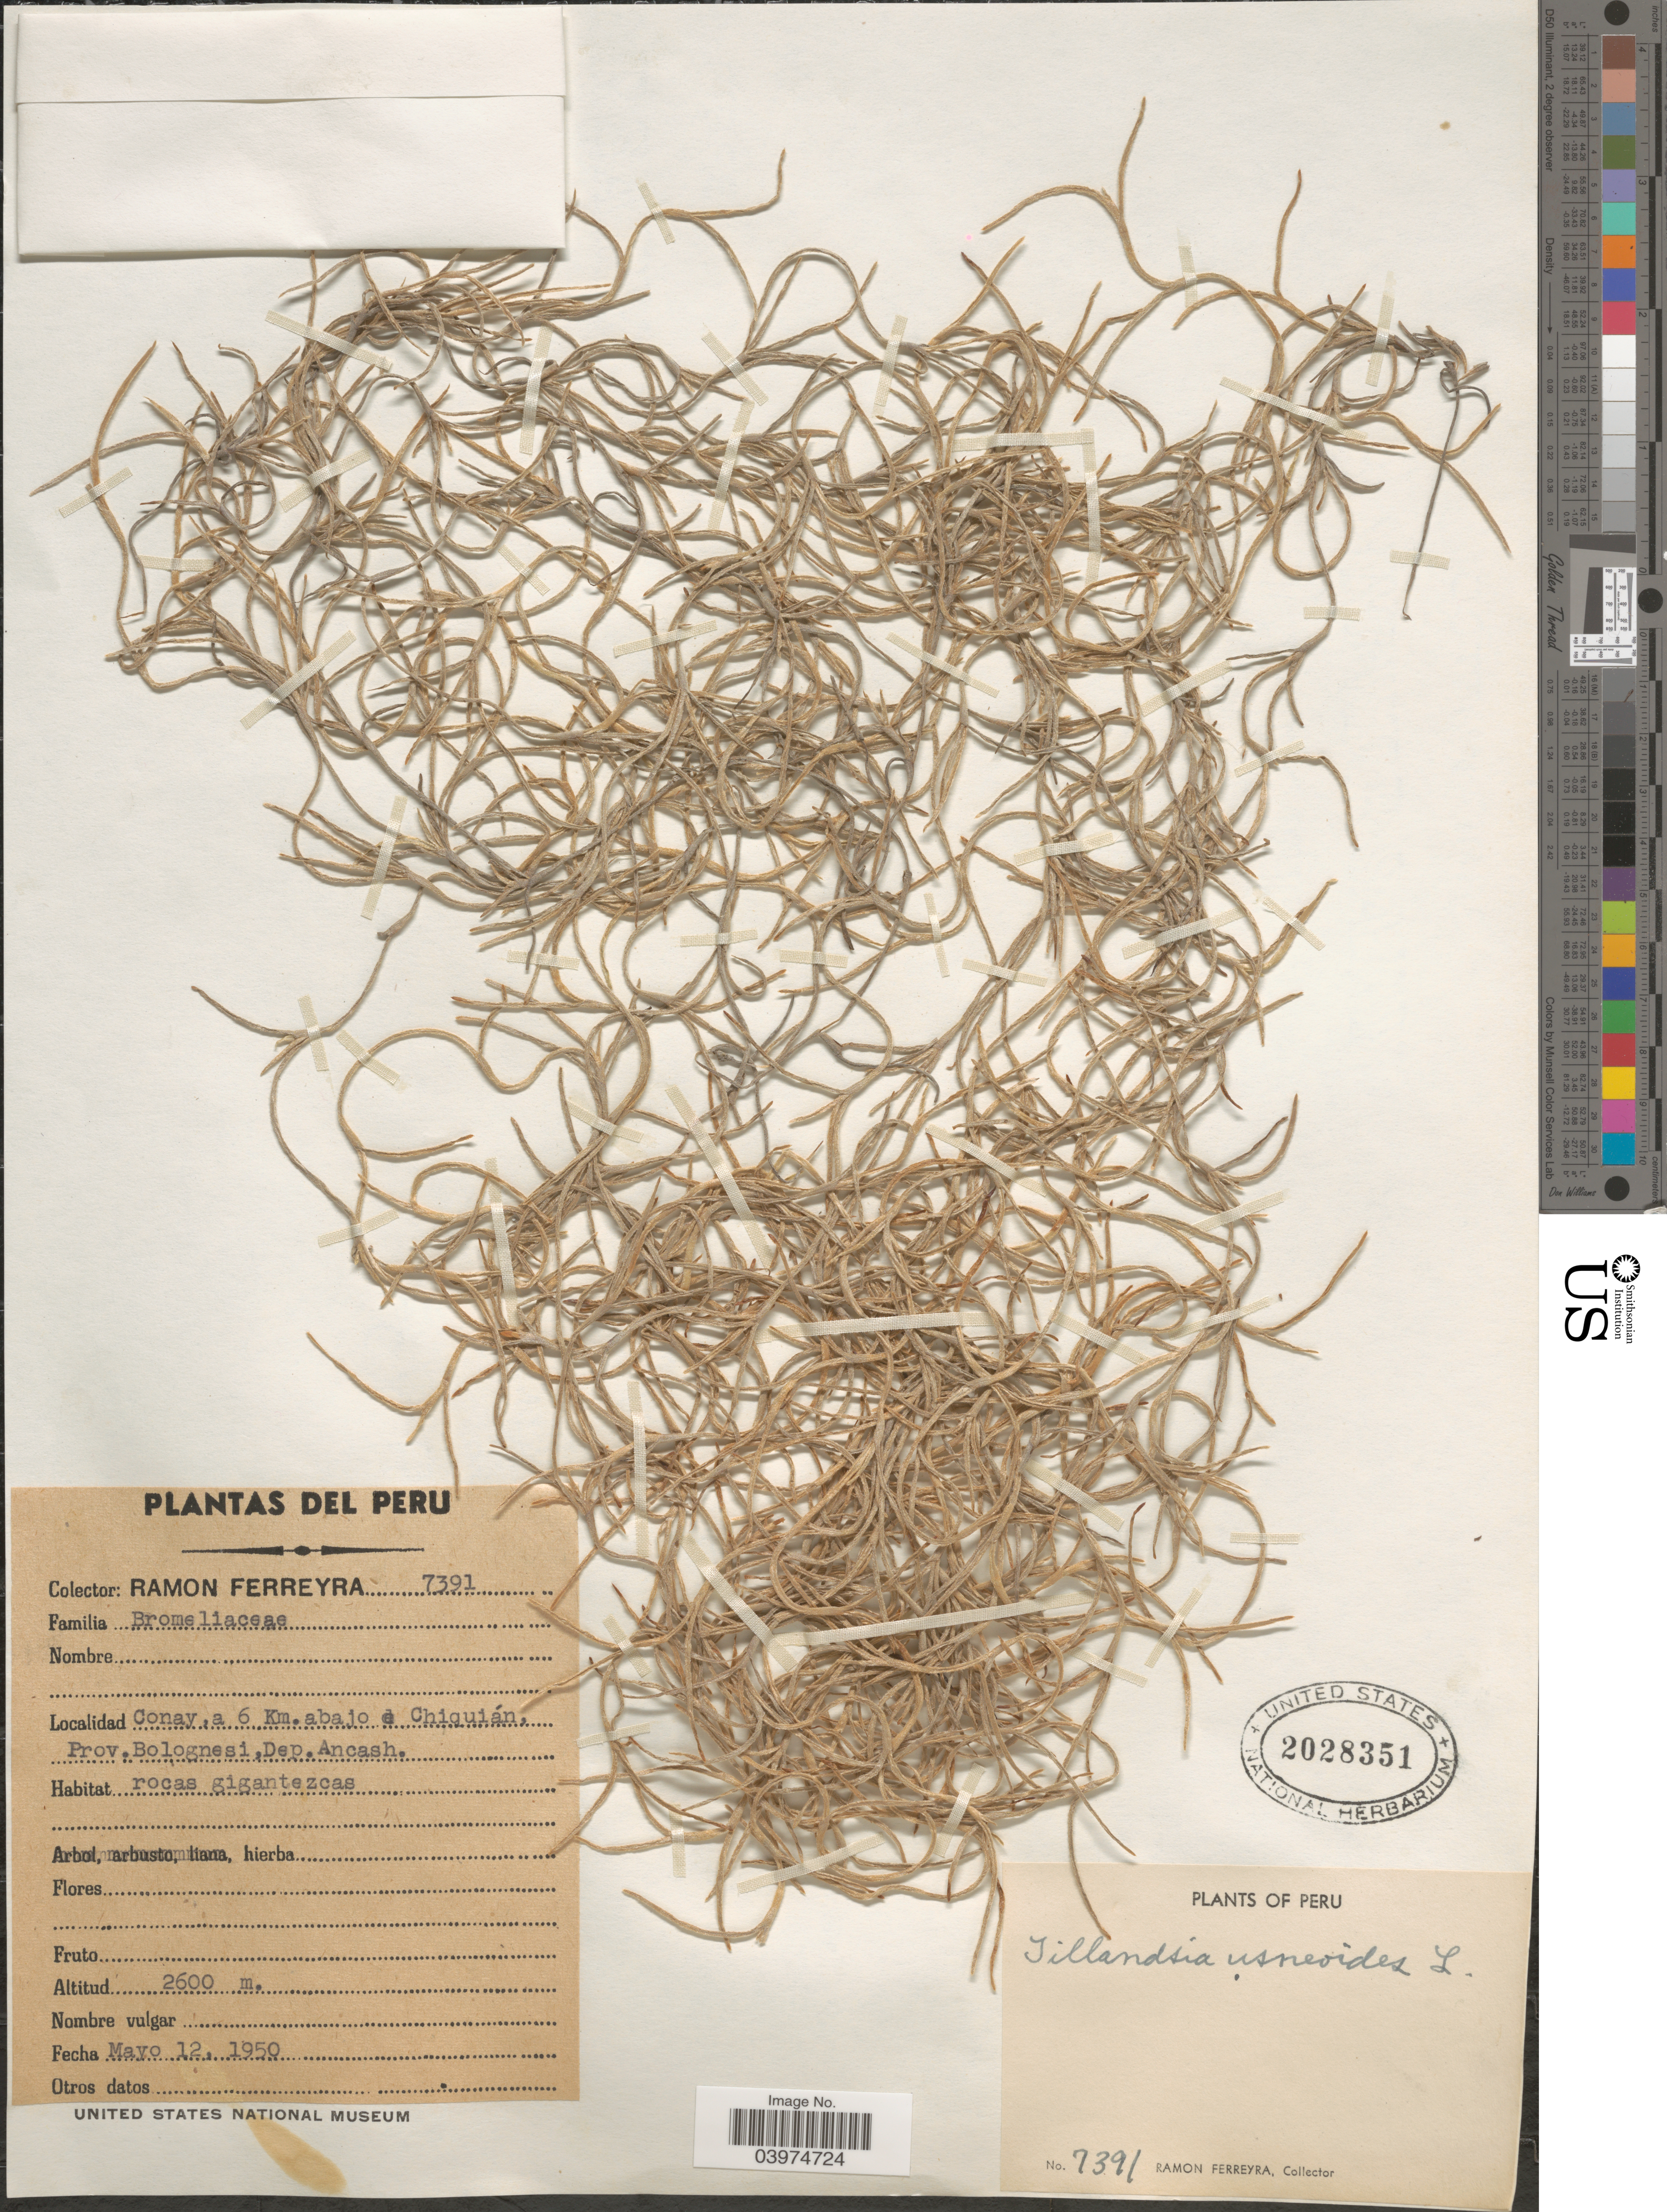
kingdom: Plantae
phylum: Tracheophyta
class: Liliopsida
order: Poales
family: Bromeliaceae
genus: Tillandsia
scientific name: Tillandsia usneoides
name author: (L.) L.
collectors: R. A. Ferreyra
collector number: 7391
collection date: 1950-05-12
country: Peru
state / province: Ancash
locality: Conay, a 6 Km. abajo e Chiguián, Prov. Bolognesi, Dep. Ancash.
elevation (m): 2600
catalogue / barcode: US 2028351